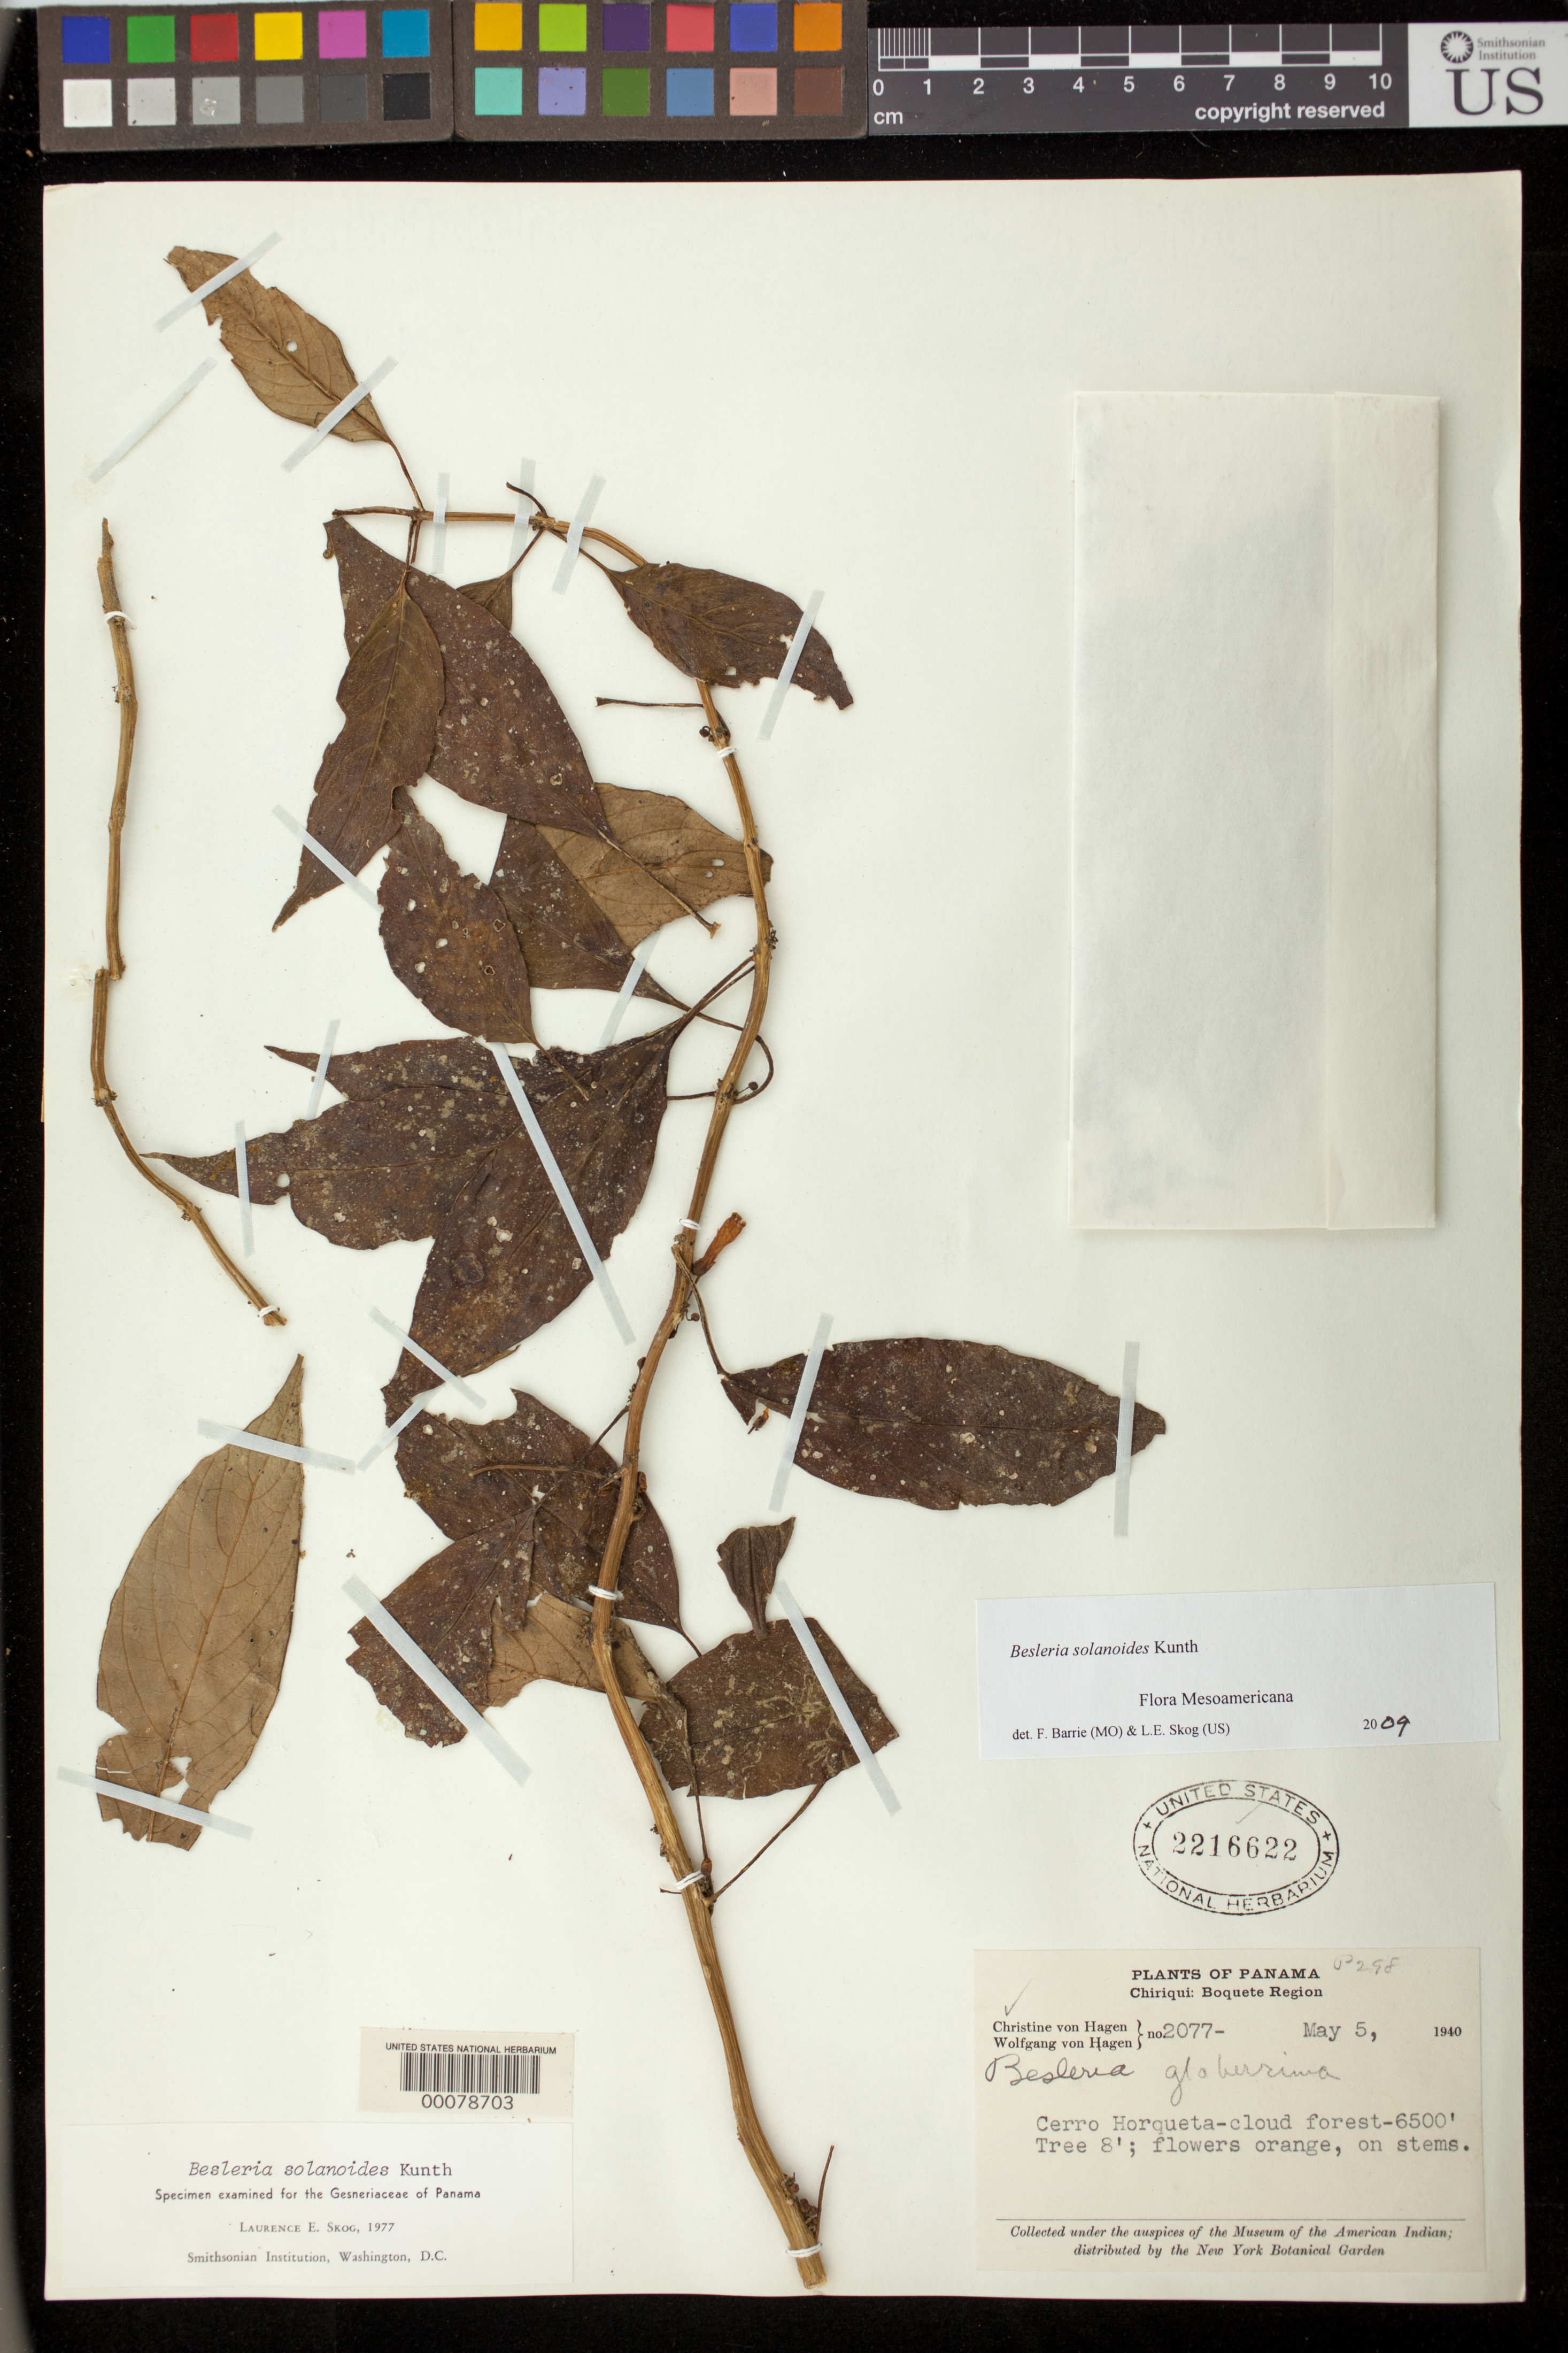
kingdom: Plantae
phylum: Tracheophyta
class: Magnoliopsida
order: Lamiales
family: Gesneriaceae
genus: Besleria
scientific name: Besleria solanoides var. solanoides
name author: Kunth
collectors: E. Groff & W. von Hagen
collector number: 2077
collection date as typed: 05 May 1940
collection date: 1940-05-05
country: Panama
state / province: Chiriquí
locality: Cerro Horqueta, Boquete region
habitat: Cloud forest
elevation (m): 1981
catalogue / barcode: US 2216622